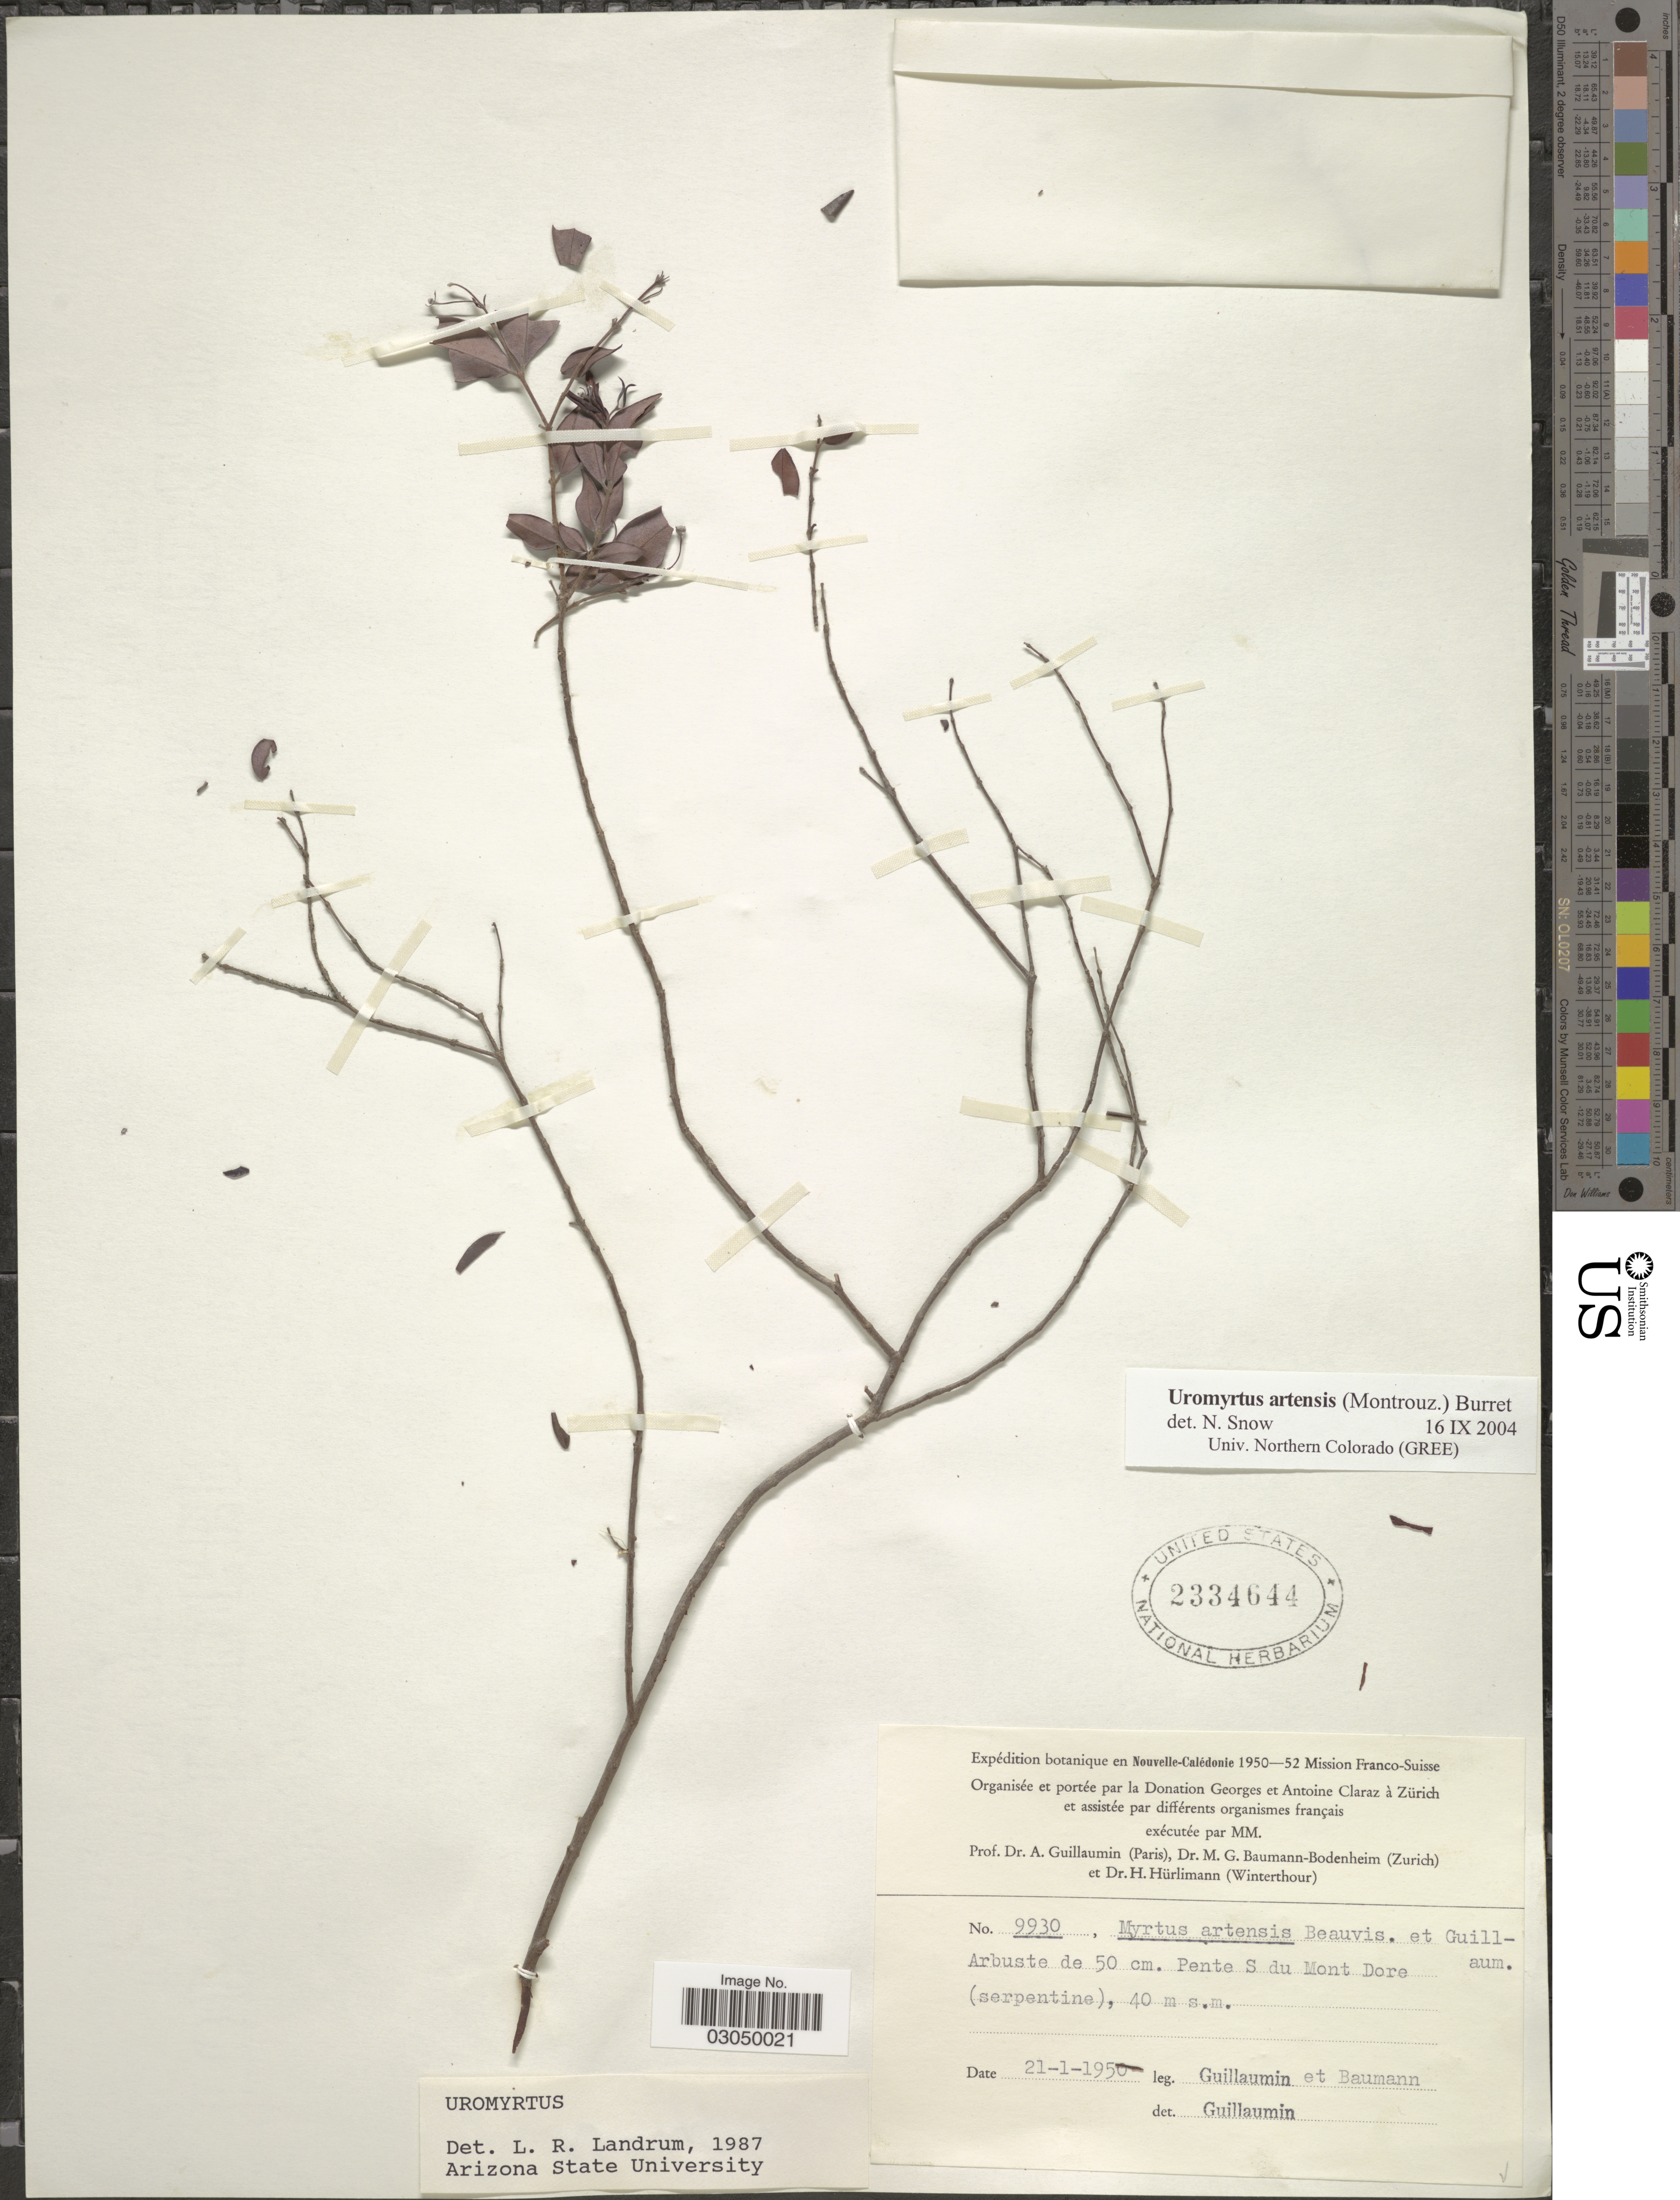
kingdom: Plantae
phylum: Tracheophyta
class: Magnoliopsida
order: Myrtales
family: Myrtaceae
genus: Uromyrtus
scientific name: Uromyrtus artensis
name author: (Montrouz.) Burret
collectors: A. Guillaumin & M. G. Baumann-Bodenheim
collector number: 9930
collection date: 1950-01-21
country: New Caledonia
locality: En Nouvelle-Calédonie. Pente S du Mont Dore (serpentine).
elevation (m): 40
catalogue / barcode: US 2334644